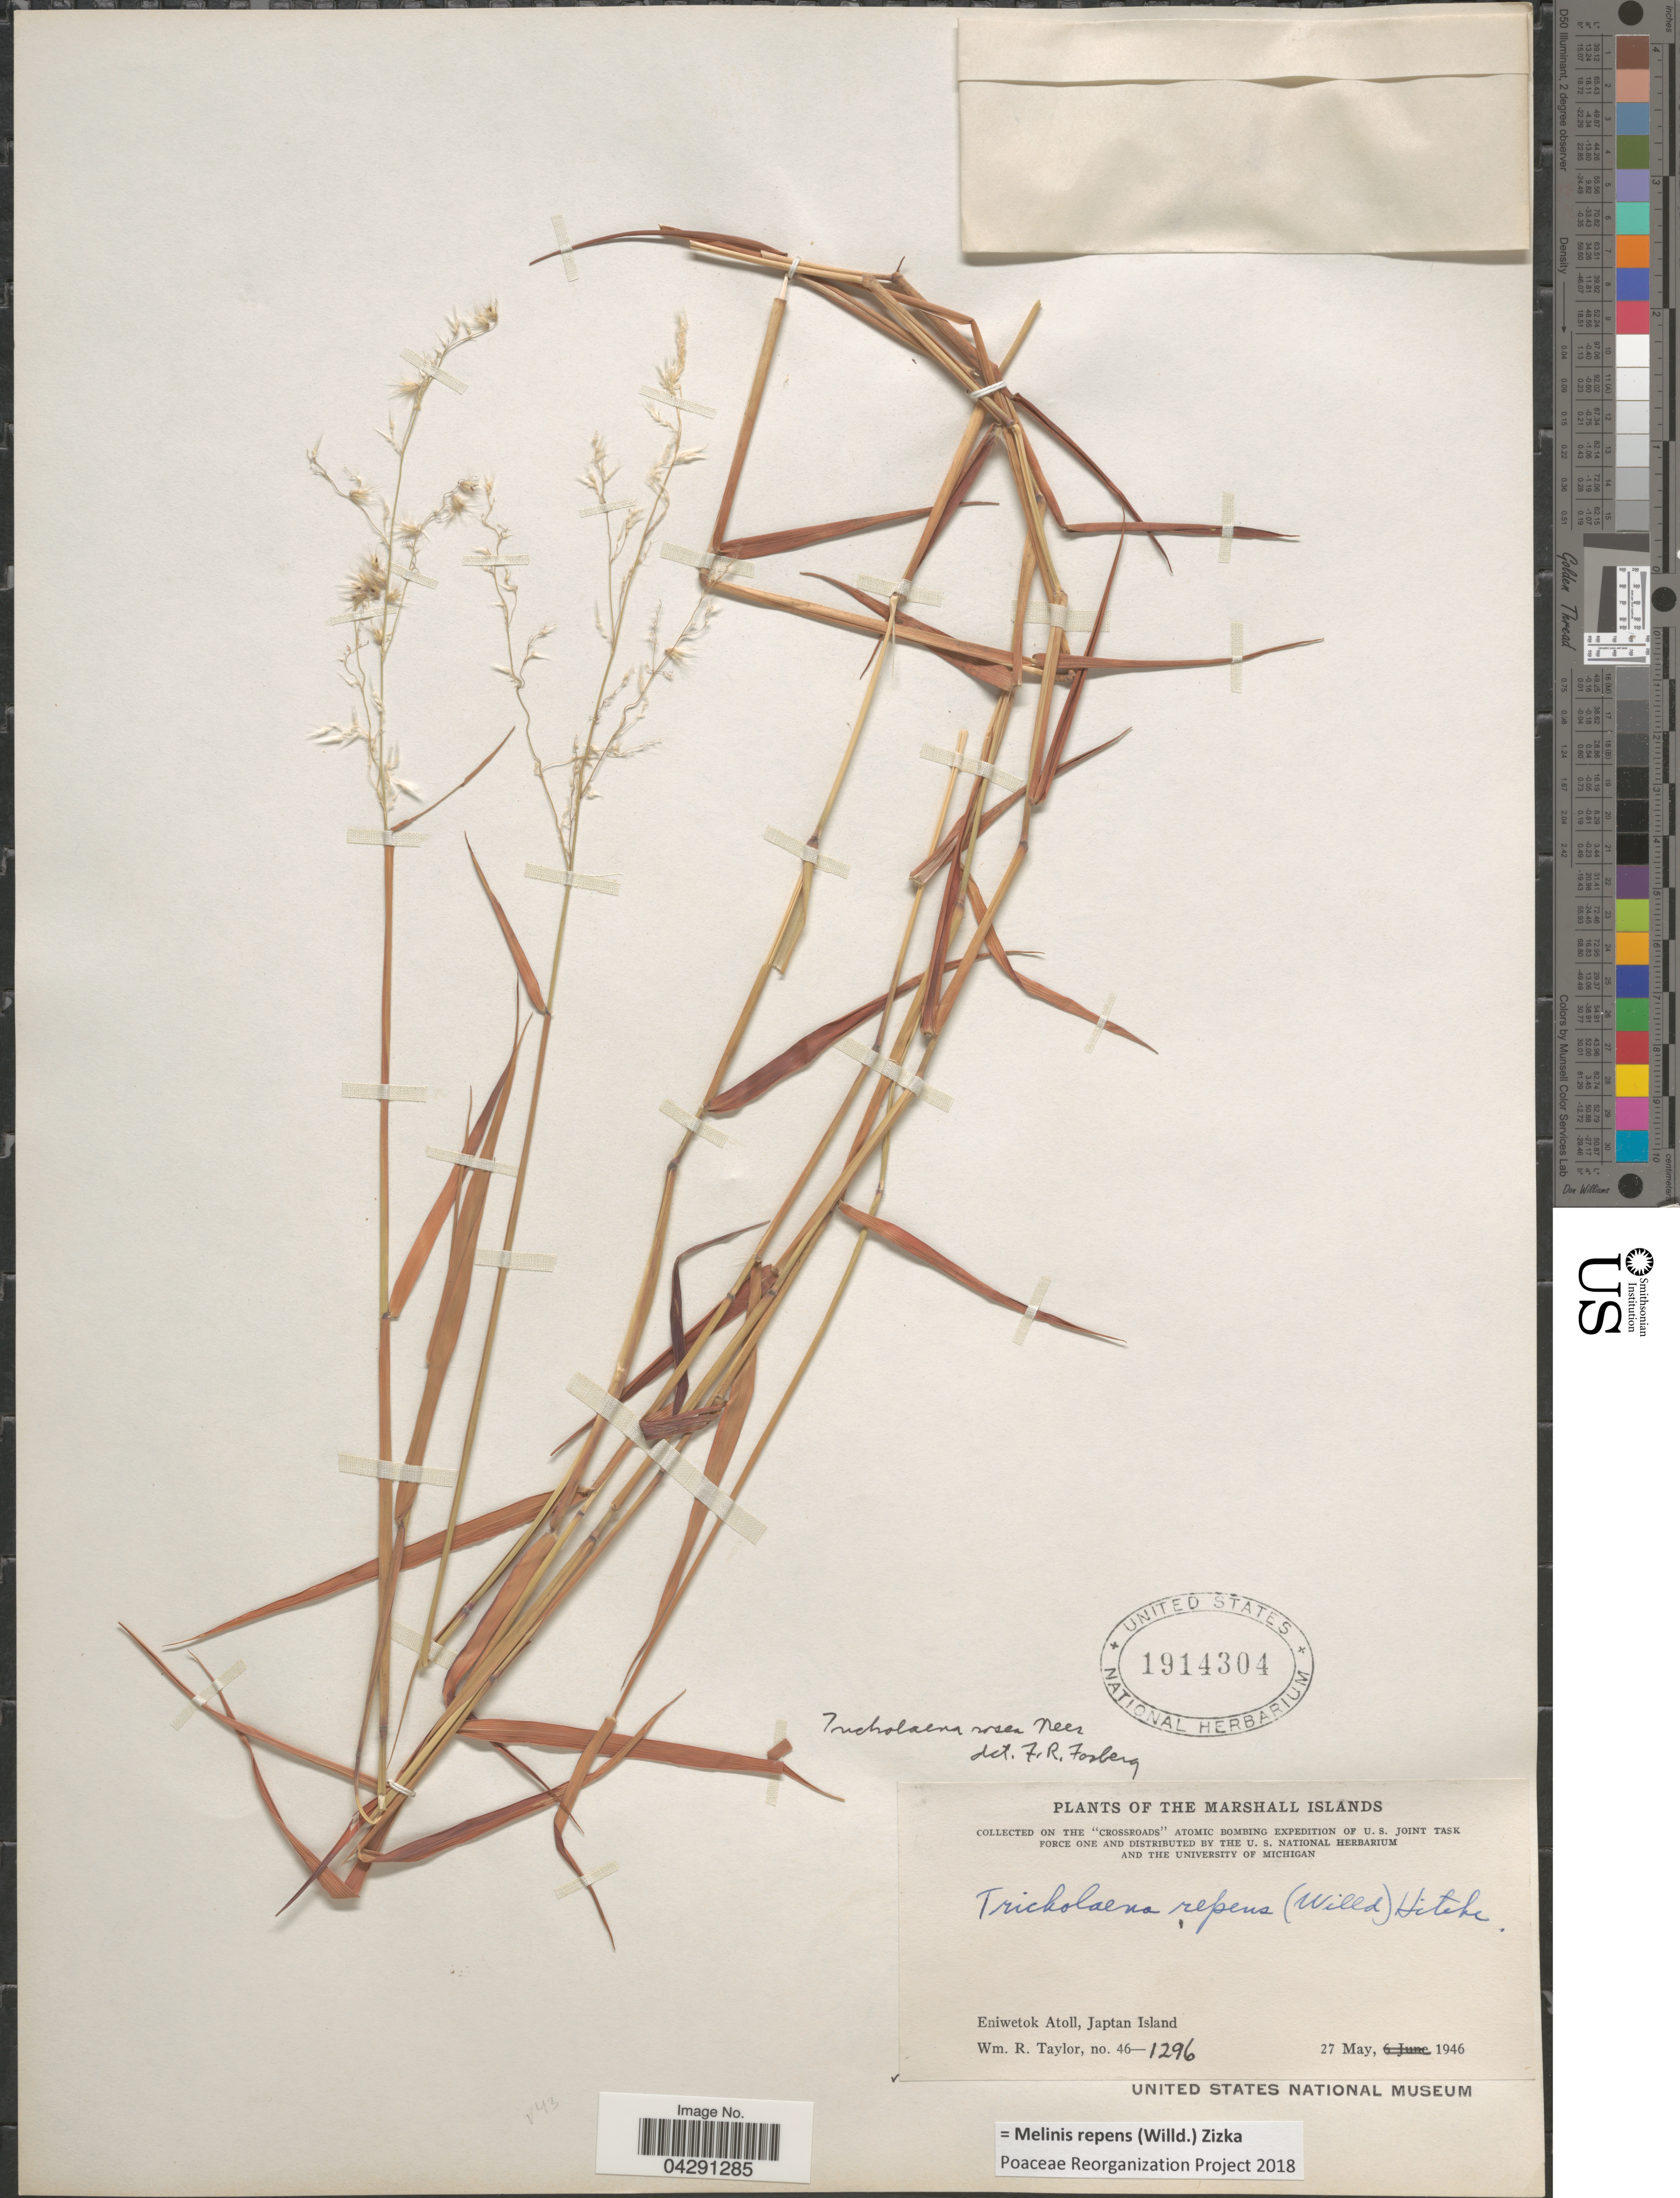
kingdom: Plantae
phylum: Tracheophyta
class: Liliopsida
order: Poales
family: Poaceae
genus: Melinis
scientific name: Melinis repens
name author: (Willd.) Zizka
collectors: W. R. Taylor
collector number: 46-1296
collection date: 1946-05-27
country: Marshall Islands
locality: On the "Crossroads" Atomic Bombing Expedition. Eniwetok Atoll, Japtan Island.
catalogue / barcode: US 1914304